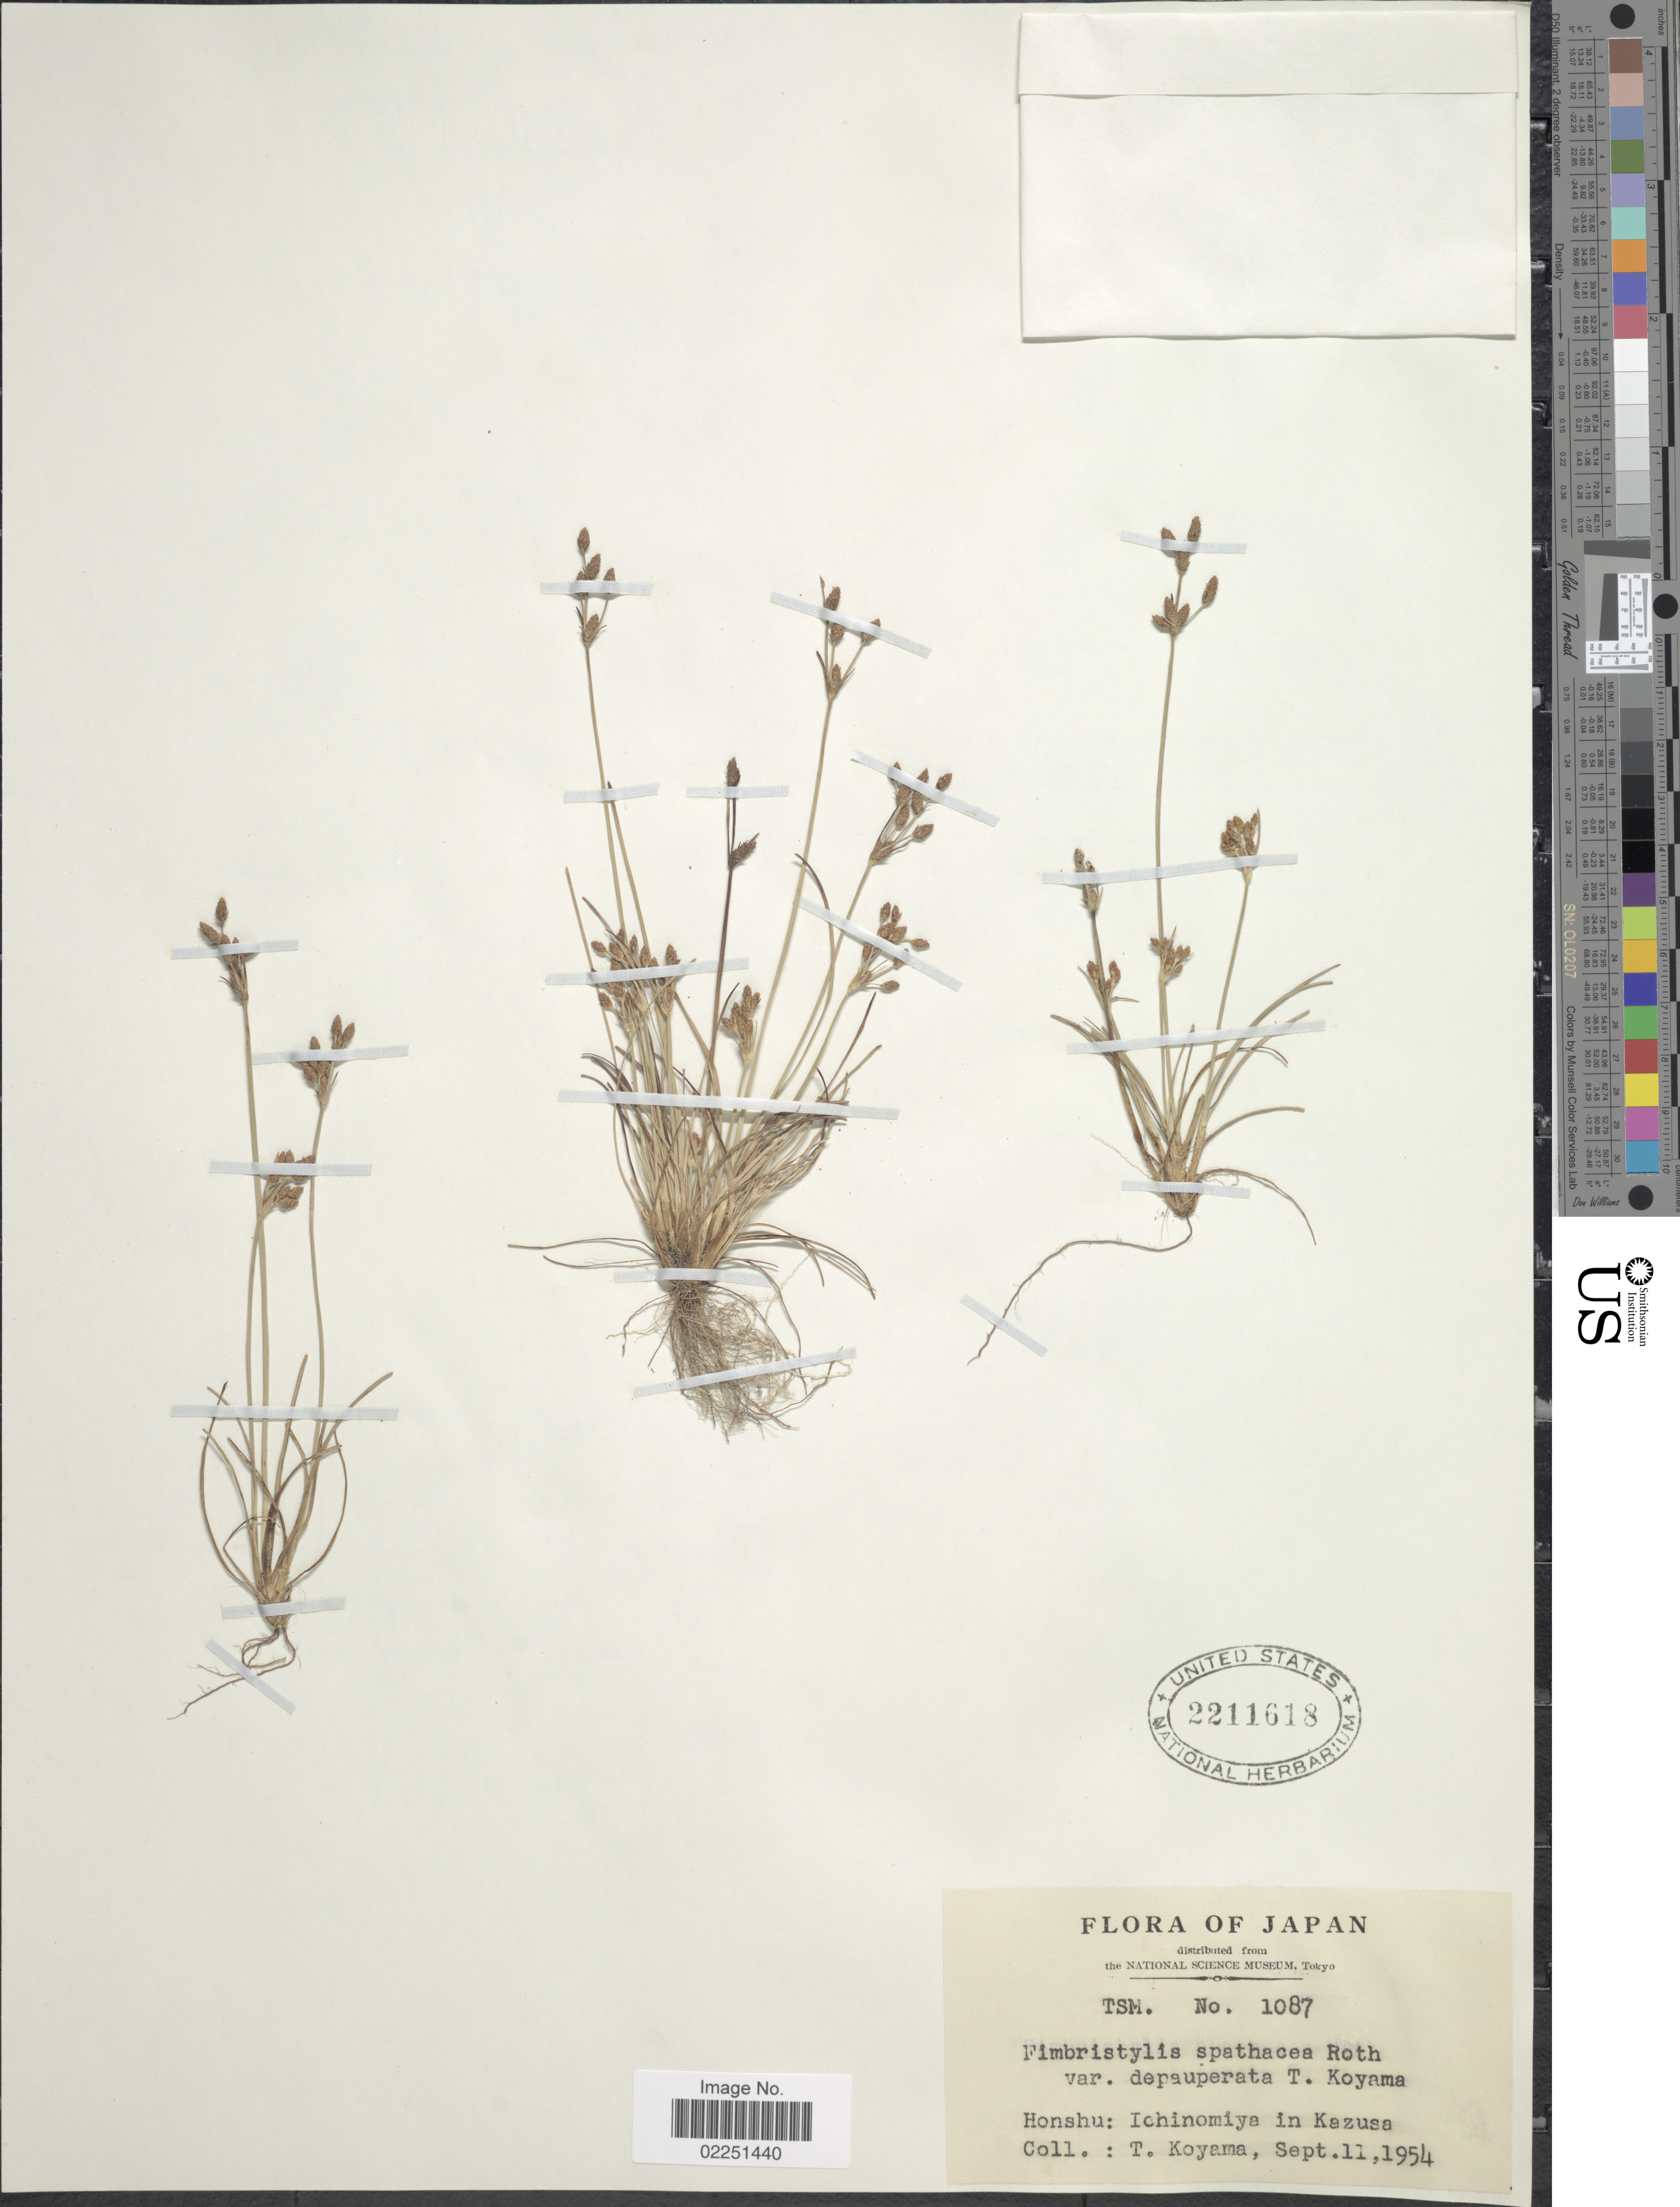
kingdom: Plantae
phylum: Tracheophyta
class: Liliopsida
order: Poales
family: Cyperaceae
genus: Fimbristylis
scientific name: Fimbristylis cymosa subsp. spathacea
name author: (Roth) T. Koyama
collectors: T. Koyama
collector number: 1087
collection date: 1954-09-11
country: Japan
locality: Honshu: Ichinomiya in Kazusa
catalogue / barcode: US 2211618